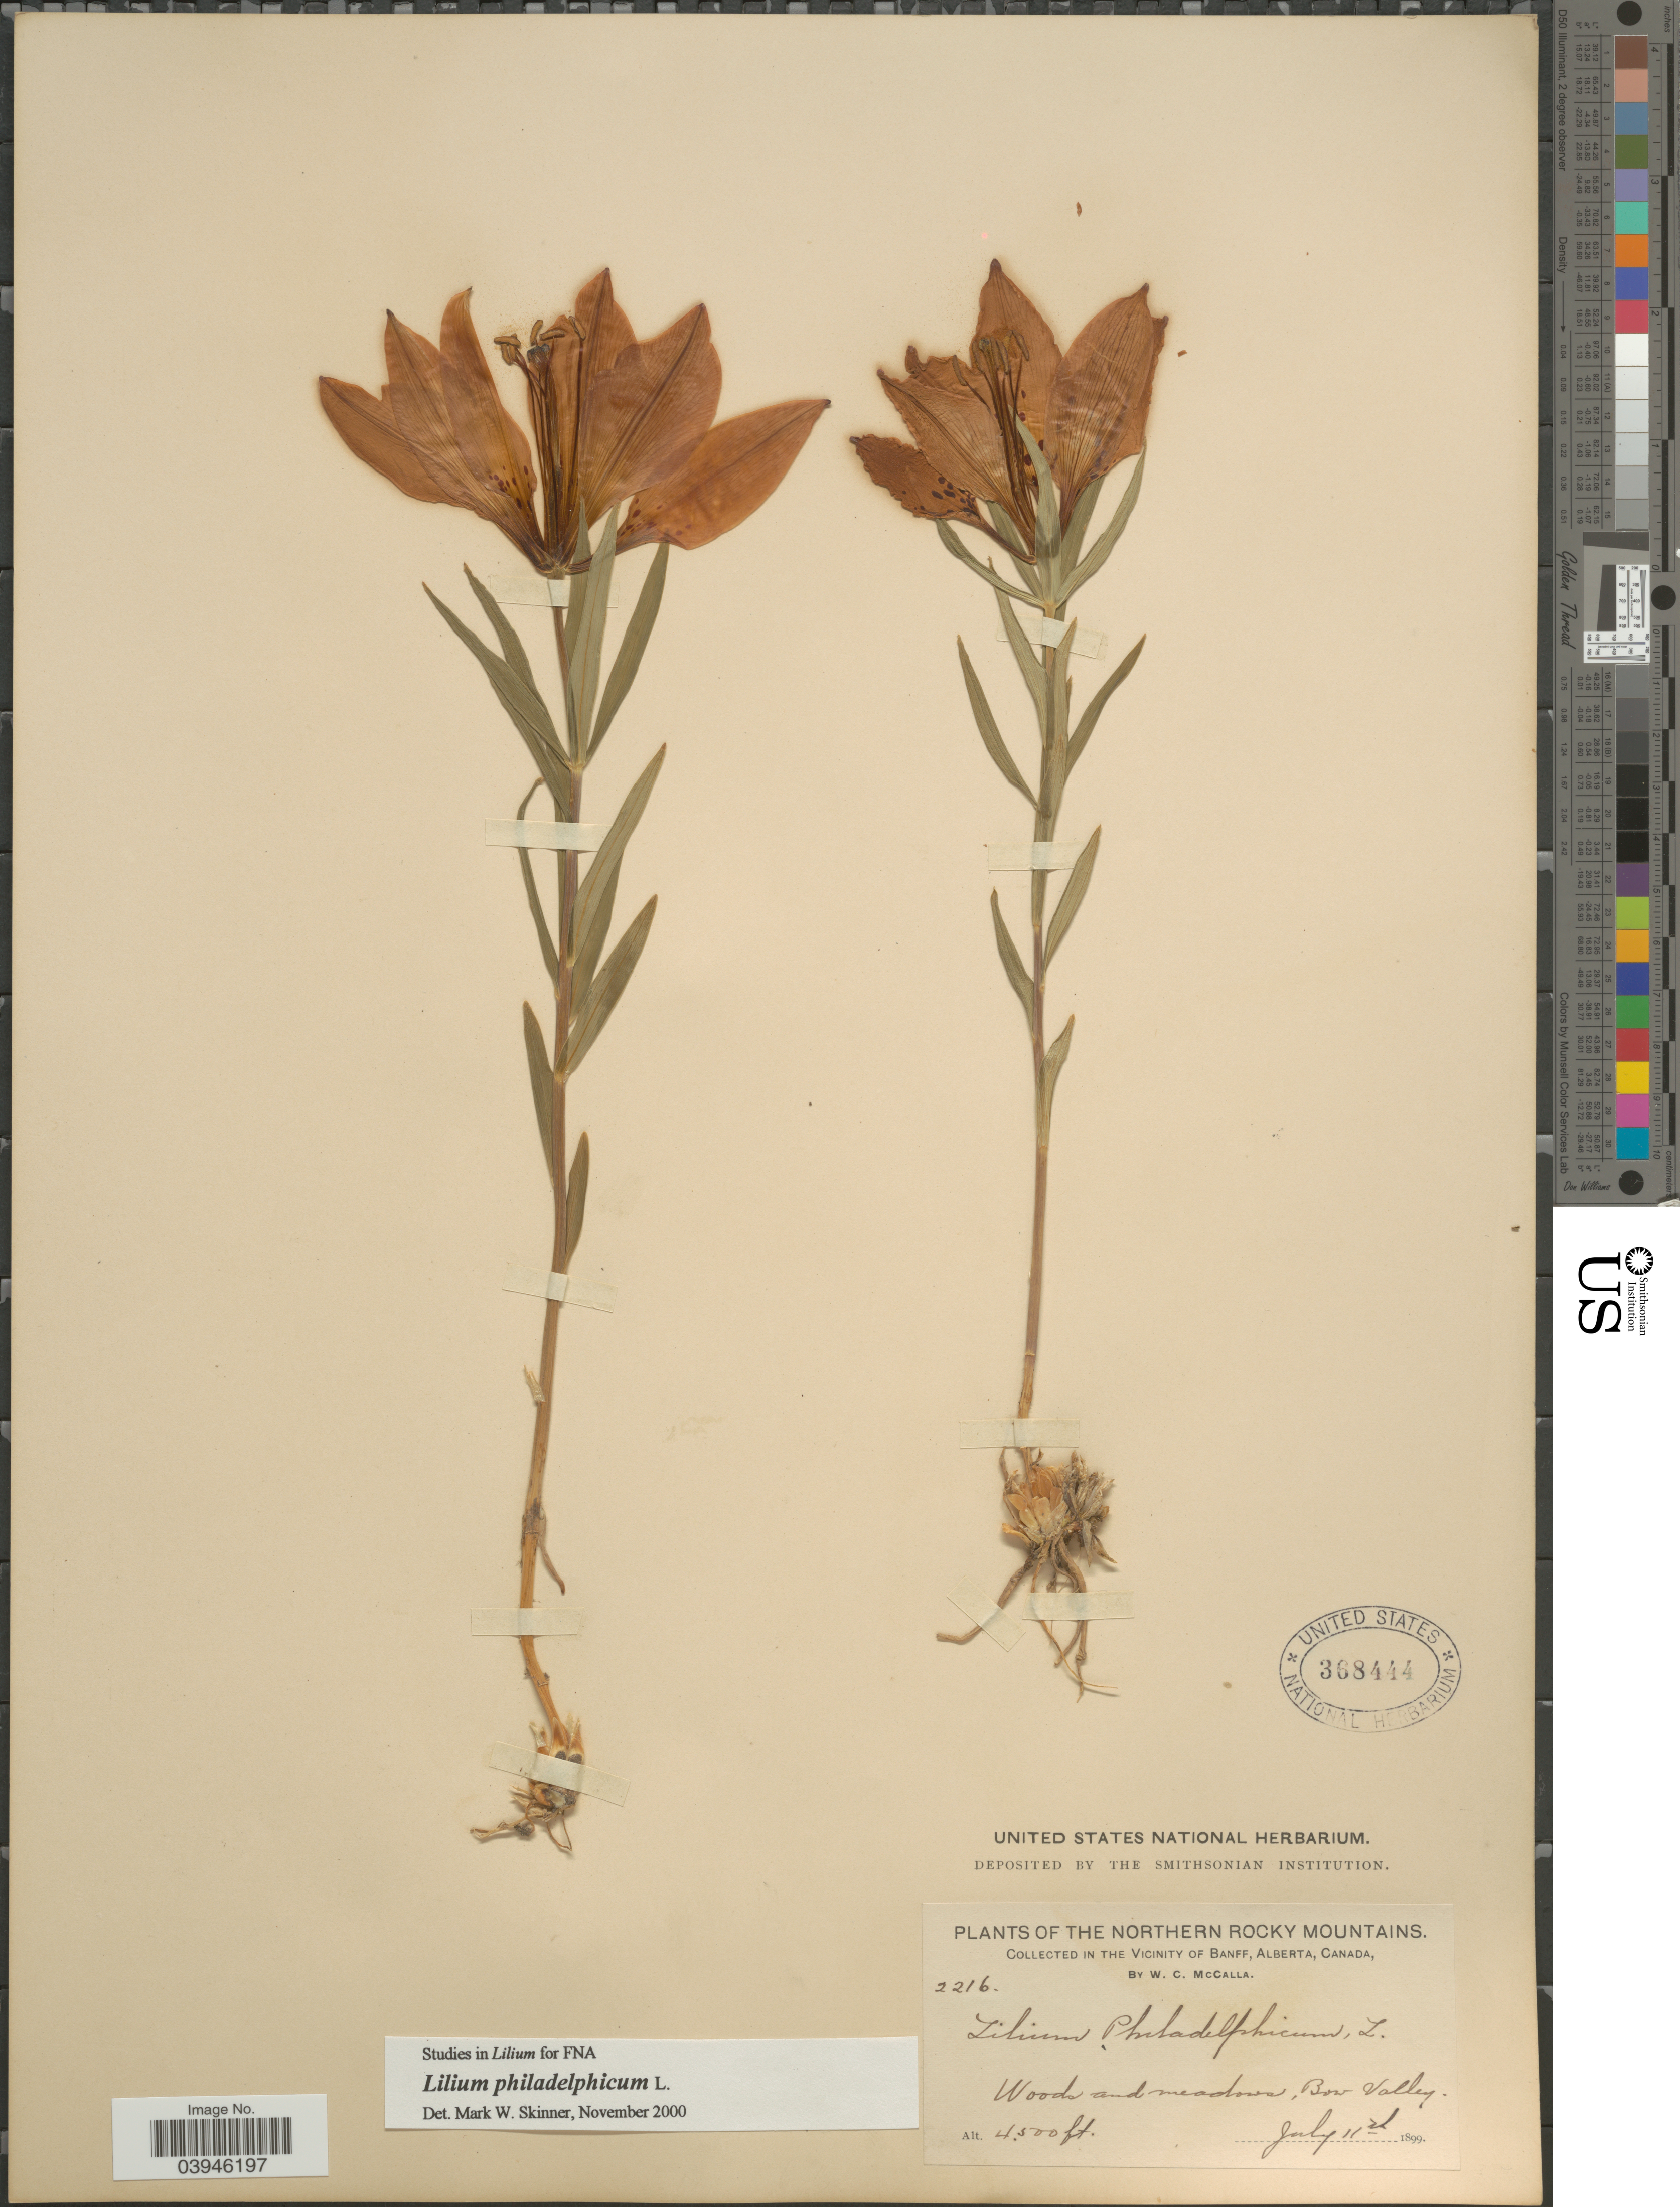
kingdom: Plantae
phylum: Tracheophyta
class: Liliopsida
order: Liliales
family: Liliaceae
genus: Lilium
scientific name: Lilium philadelphicum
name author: L.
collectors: W. McCalla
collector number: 2216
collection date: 1899-07-11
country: Canada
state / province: Alberta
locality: The Northern Rocky Mountains. In the Vicinity of Banff. Bow Valley.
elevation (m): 1372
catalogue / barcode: US 368444